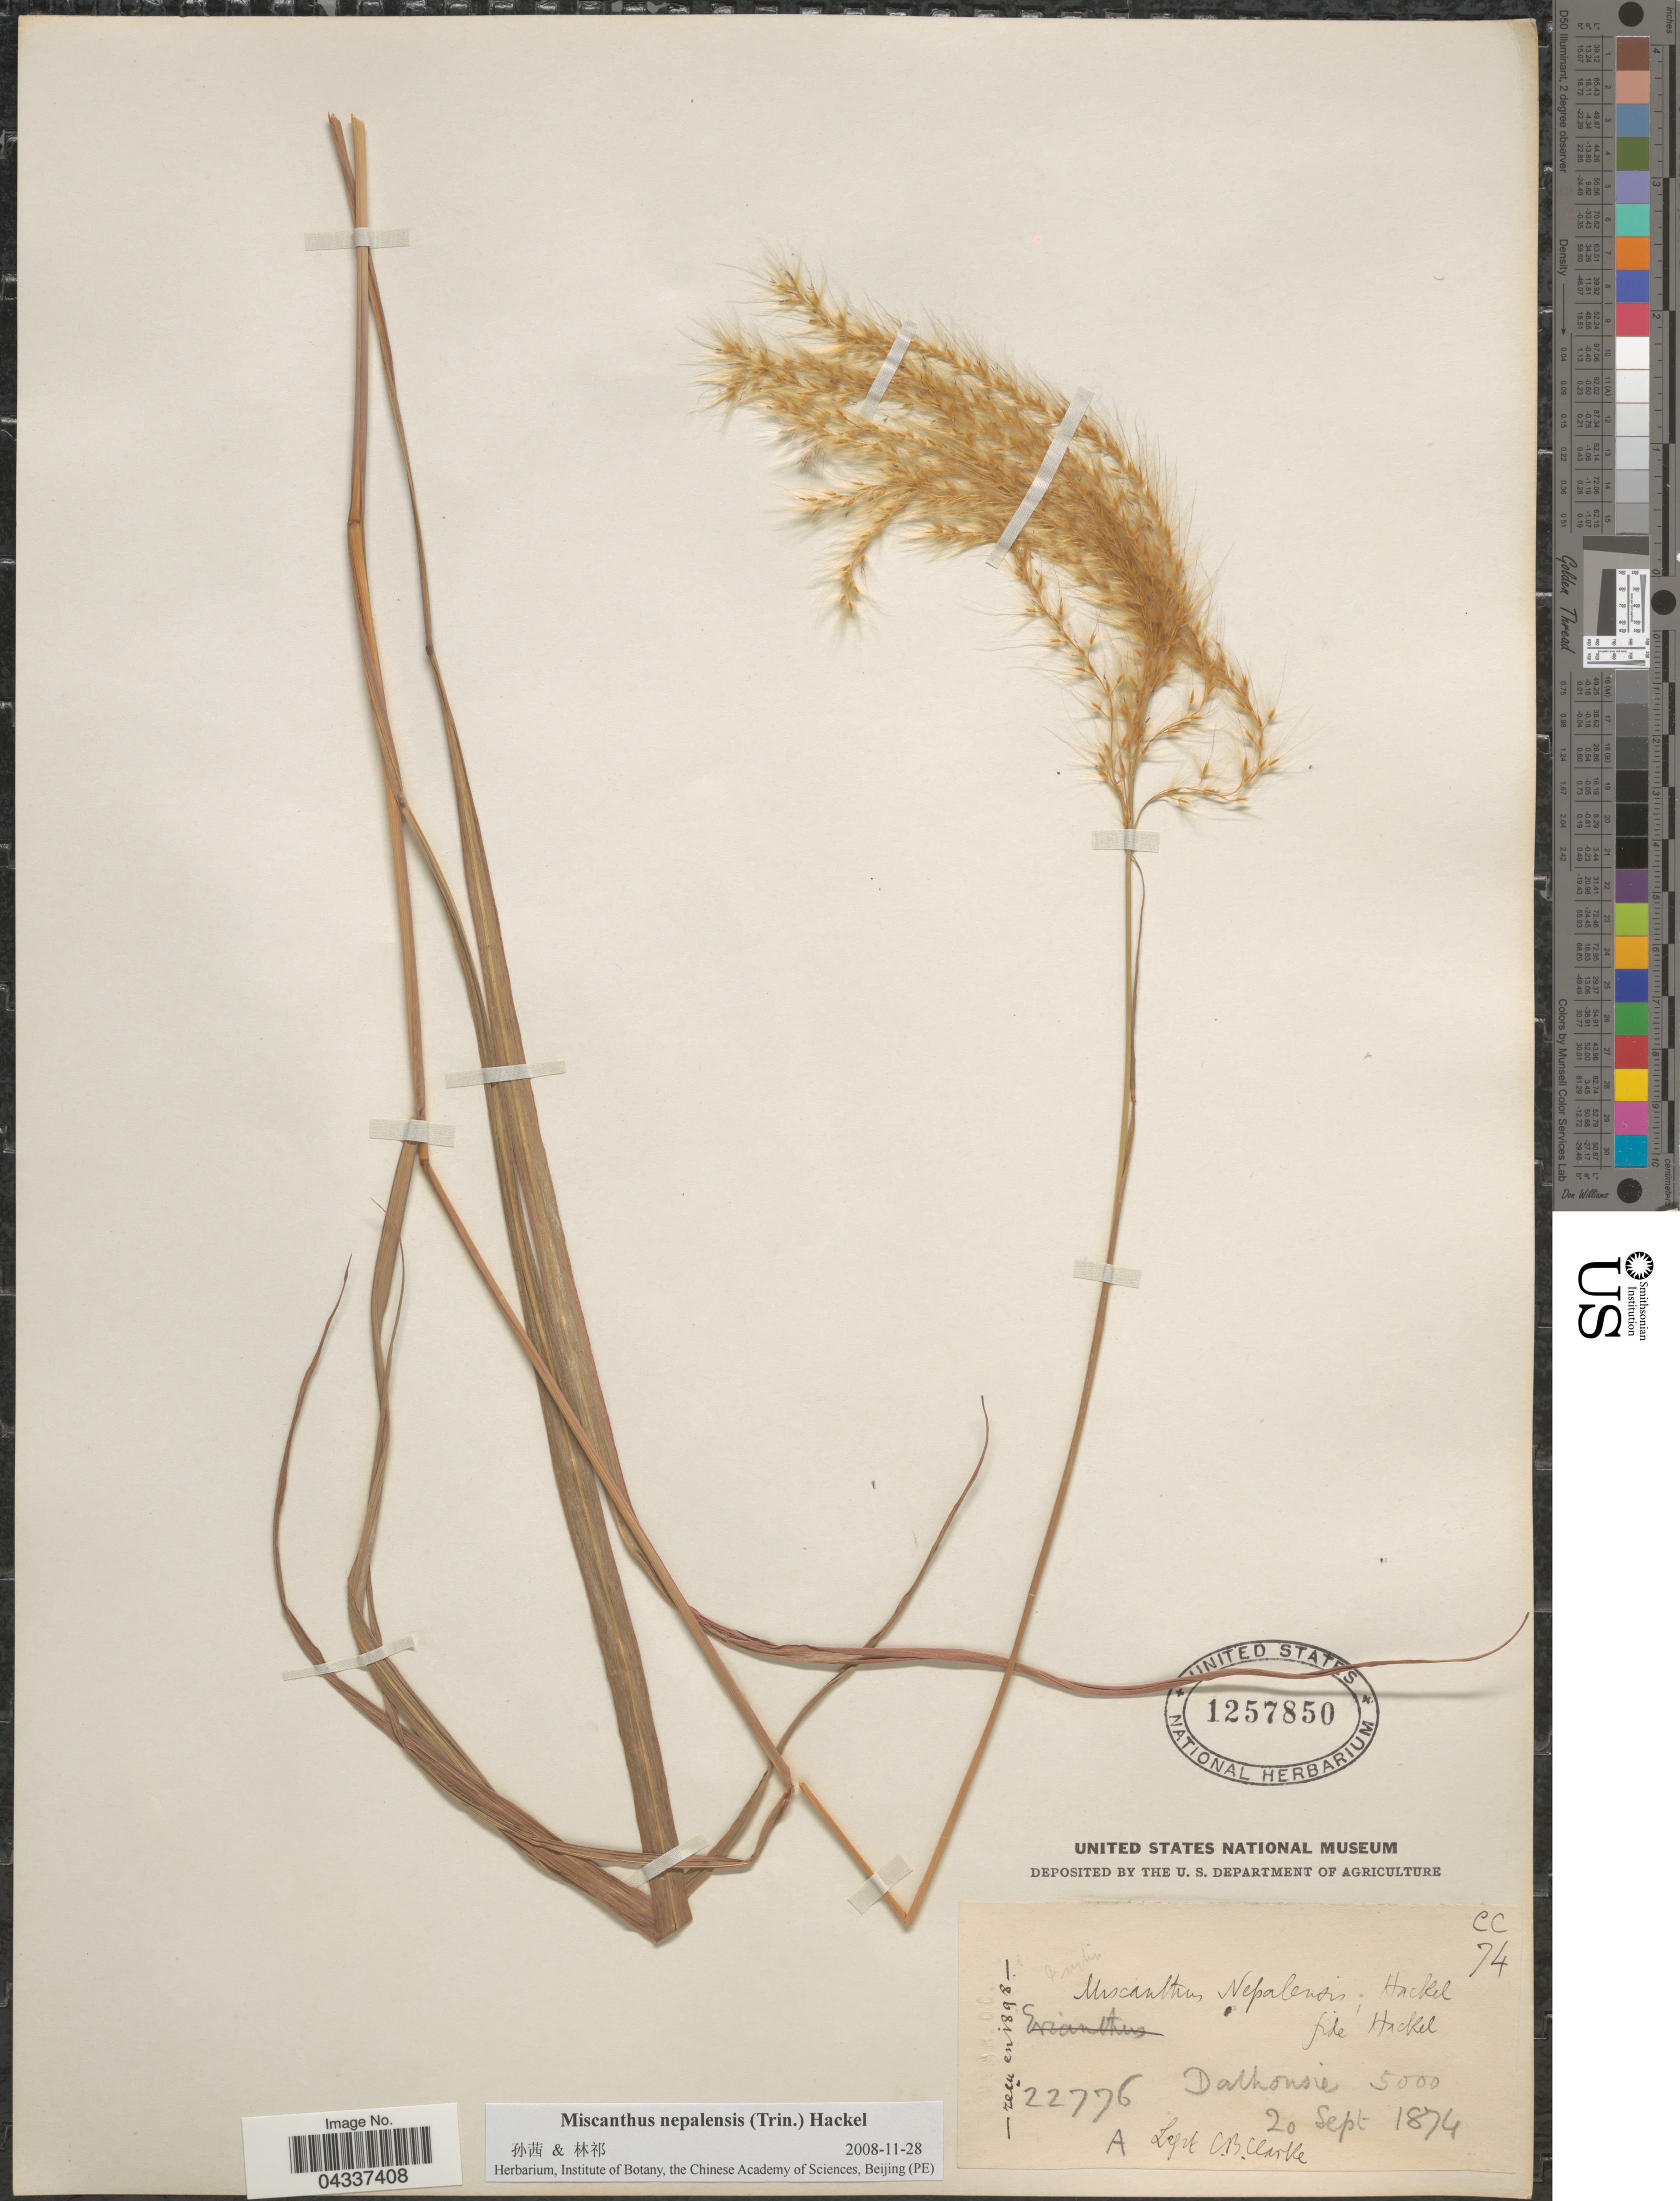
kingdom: Plantae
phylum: Tracheophyta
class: Liliopsida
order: Poales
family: Poaceae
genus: Miscanthus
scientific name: Miscanthus nepalensis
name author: (Trin.) Hack.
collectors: C. B. Clarke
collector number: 22776A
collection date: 1875-09-20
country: India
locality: Dalhousie.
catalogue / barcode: US 1257850